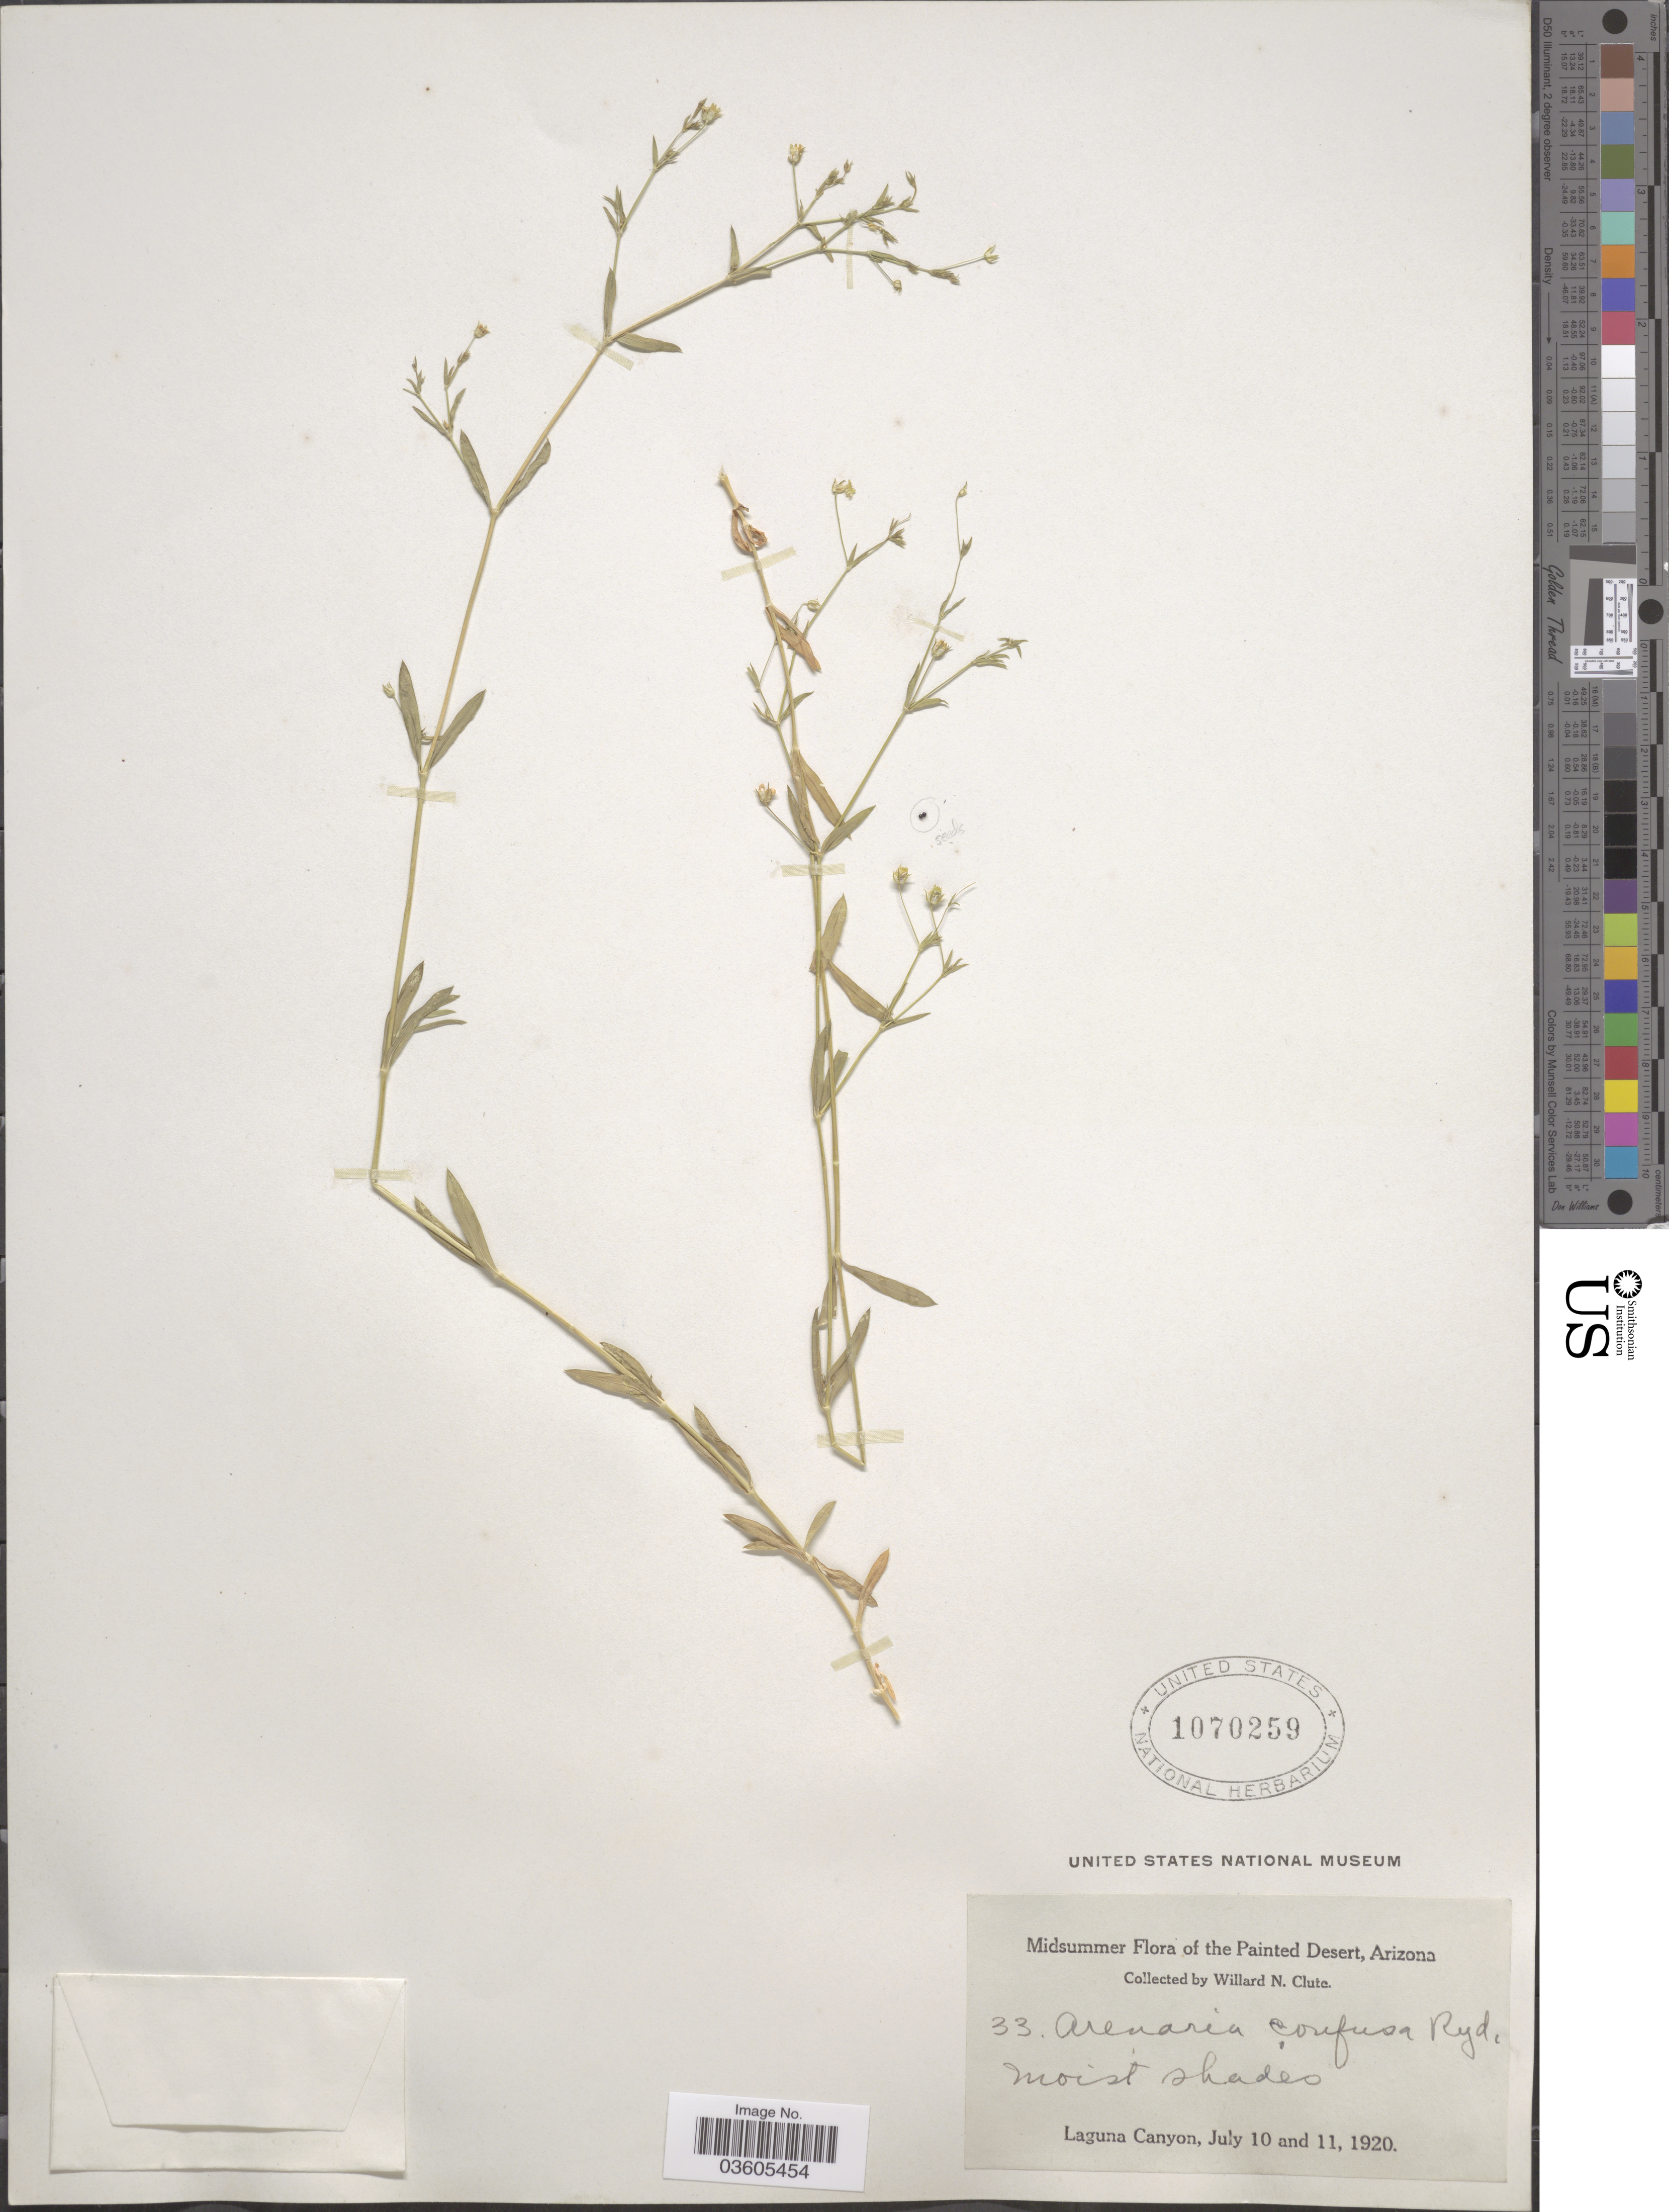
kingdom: Plantae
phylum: Tracheophyta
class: Magnoliopsida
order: Caryophyllales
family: Caryophyllaceae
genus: Arenaria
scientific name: Arenaria confusa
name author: Rydb.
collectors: W. N. Clute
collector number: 33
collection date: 1920-07-10/1920-07-11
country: United States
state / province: Arizona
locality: Painted Desert. Laguna Canyon.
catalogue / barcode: US 1070259